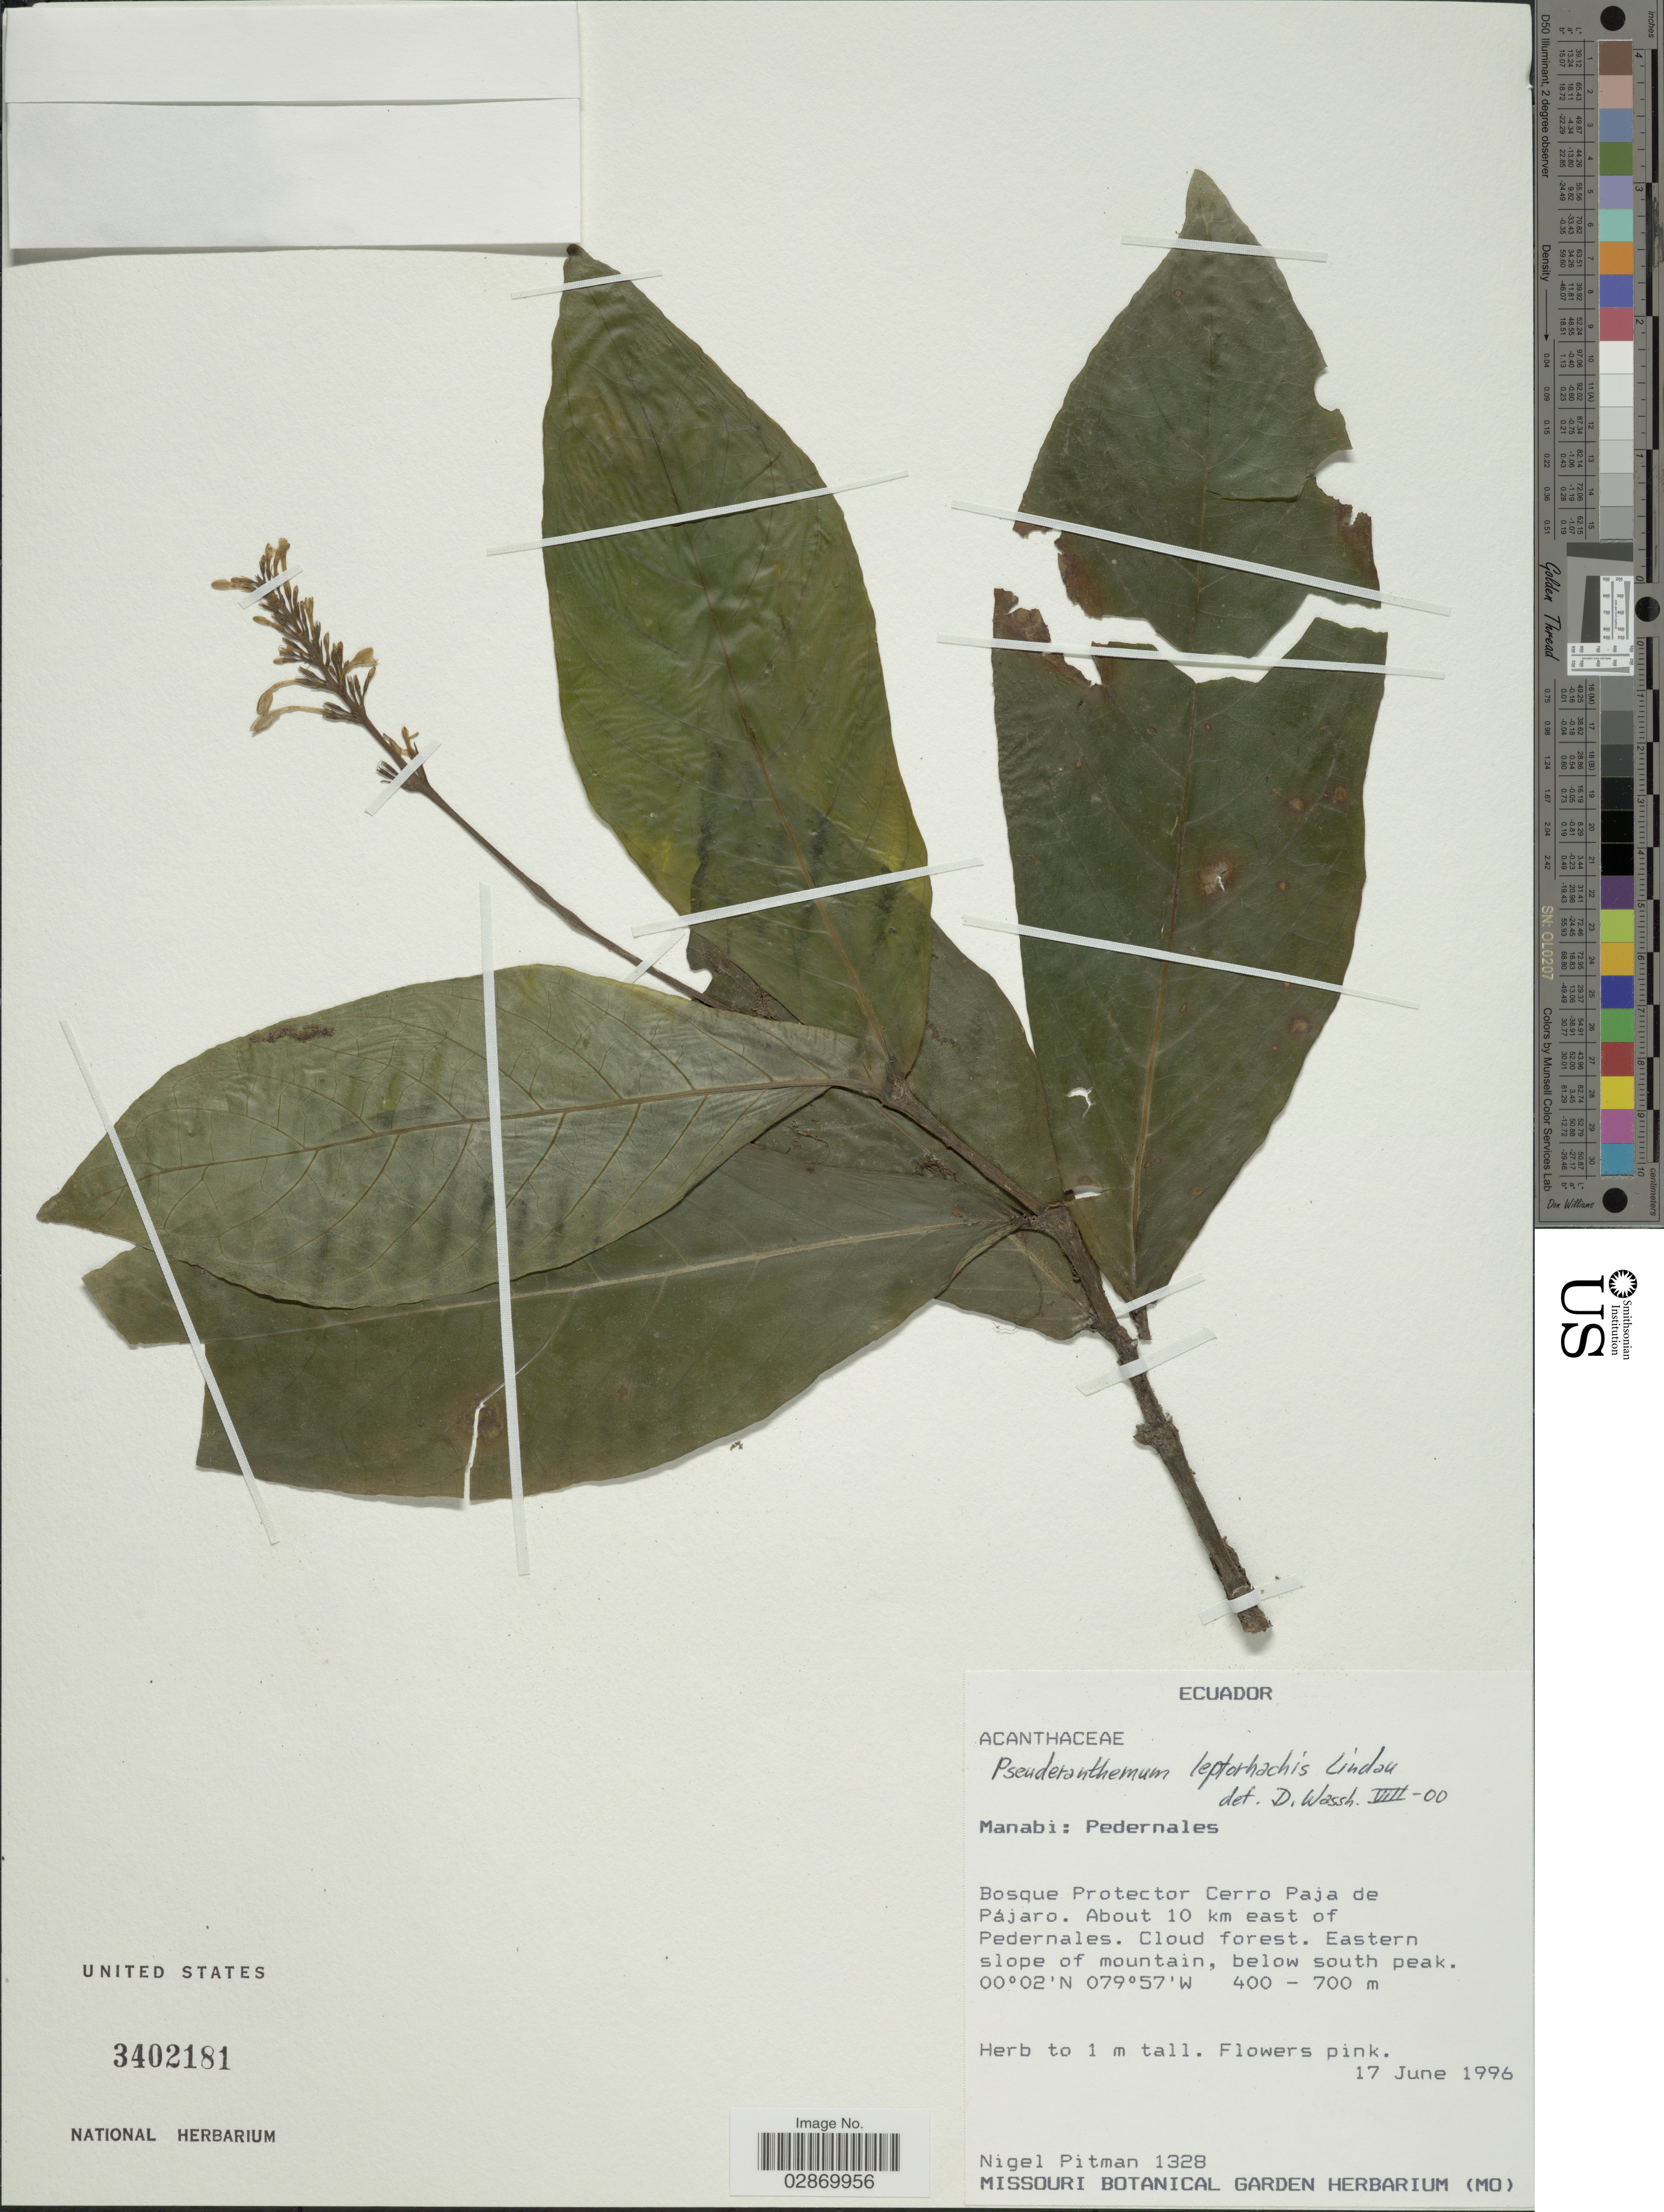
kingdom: Plantae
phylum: Tracheophyta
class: Magnoliopsida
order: Lamiales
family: Acanthaceae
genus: Pseuderanthemum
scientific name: Pseuderanthemum leptorhachis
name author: Lindau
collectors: N. Pitman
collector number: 1328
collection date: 1996-06-17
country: Ecuador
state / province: Manabí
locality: Pedernales, Bosque Protector Cerro Paja de Pájaro, About 10 km east of Pedernales, Cloud forest, Eastern slope of mountain, below south peak.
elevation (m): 400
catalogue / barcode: US 3402181